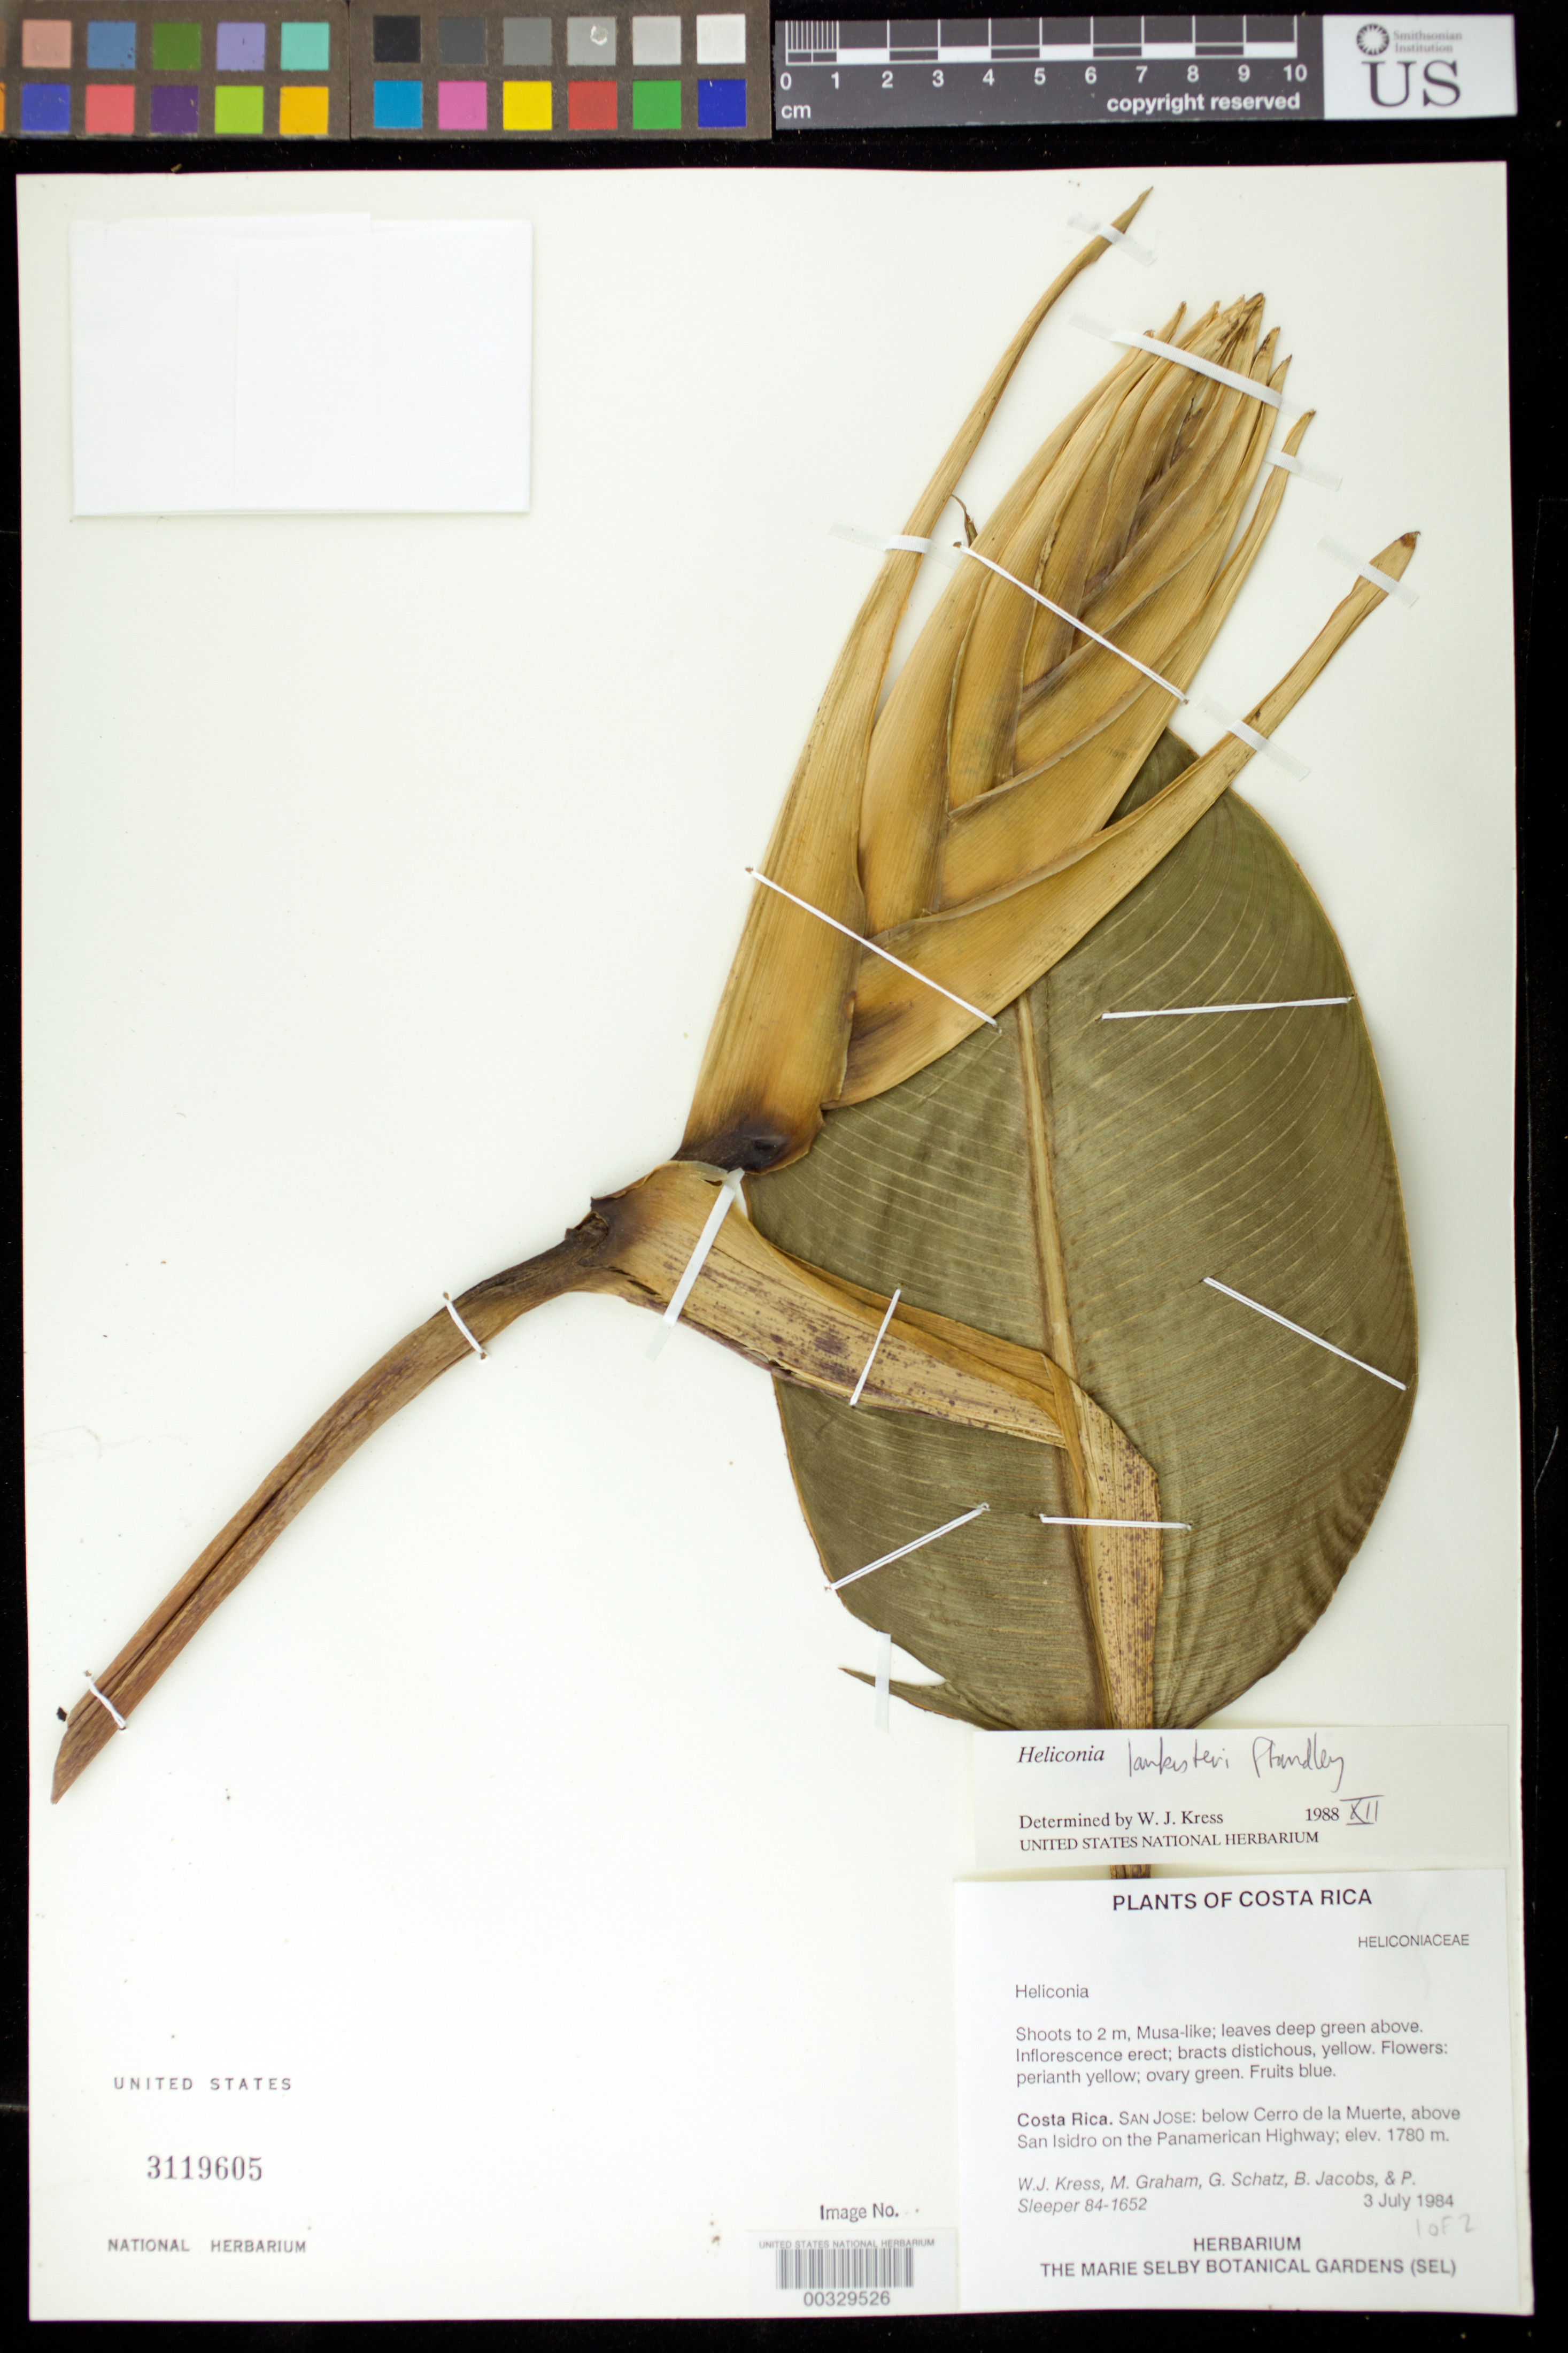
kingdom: Plantae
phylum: Tracheophyta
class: Liliopsida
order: Zingiberales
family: Heliconiaceae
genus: Heliconia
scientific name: Heliconia lankesteri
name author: Standl.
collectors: W. J. Kress, M. Graham, G. Schatz, B. Jacobs & P. Sleeper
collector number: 84-1652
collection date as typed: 03 Jul 1984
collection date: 1984-07-03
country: Costa Rica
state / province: San José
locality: Below cerro de la muerte, above san isidro on panamerican highway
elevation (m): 1780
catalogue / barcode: US 3119605